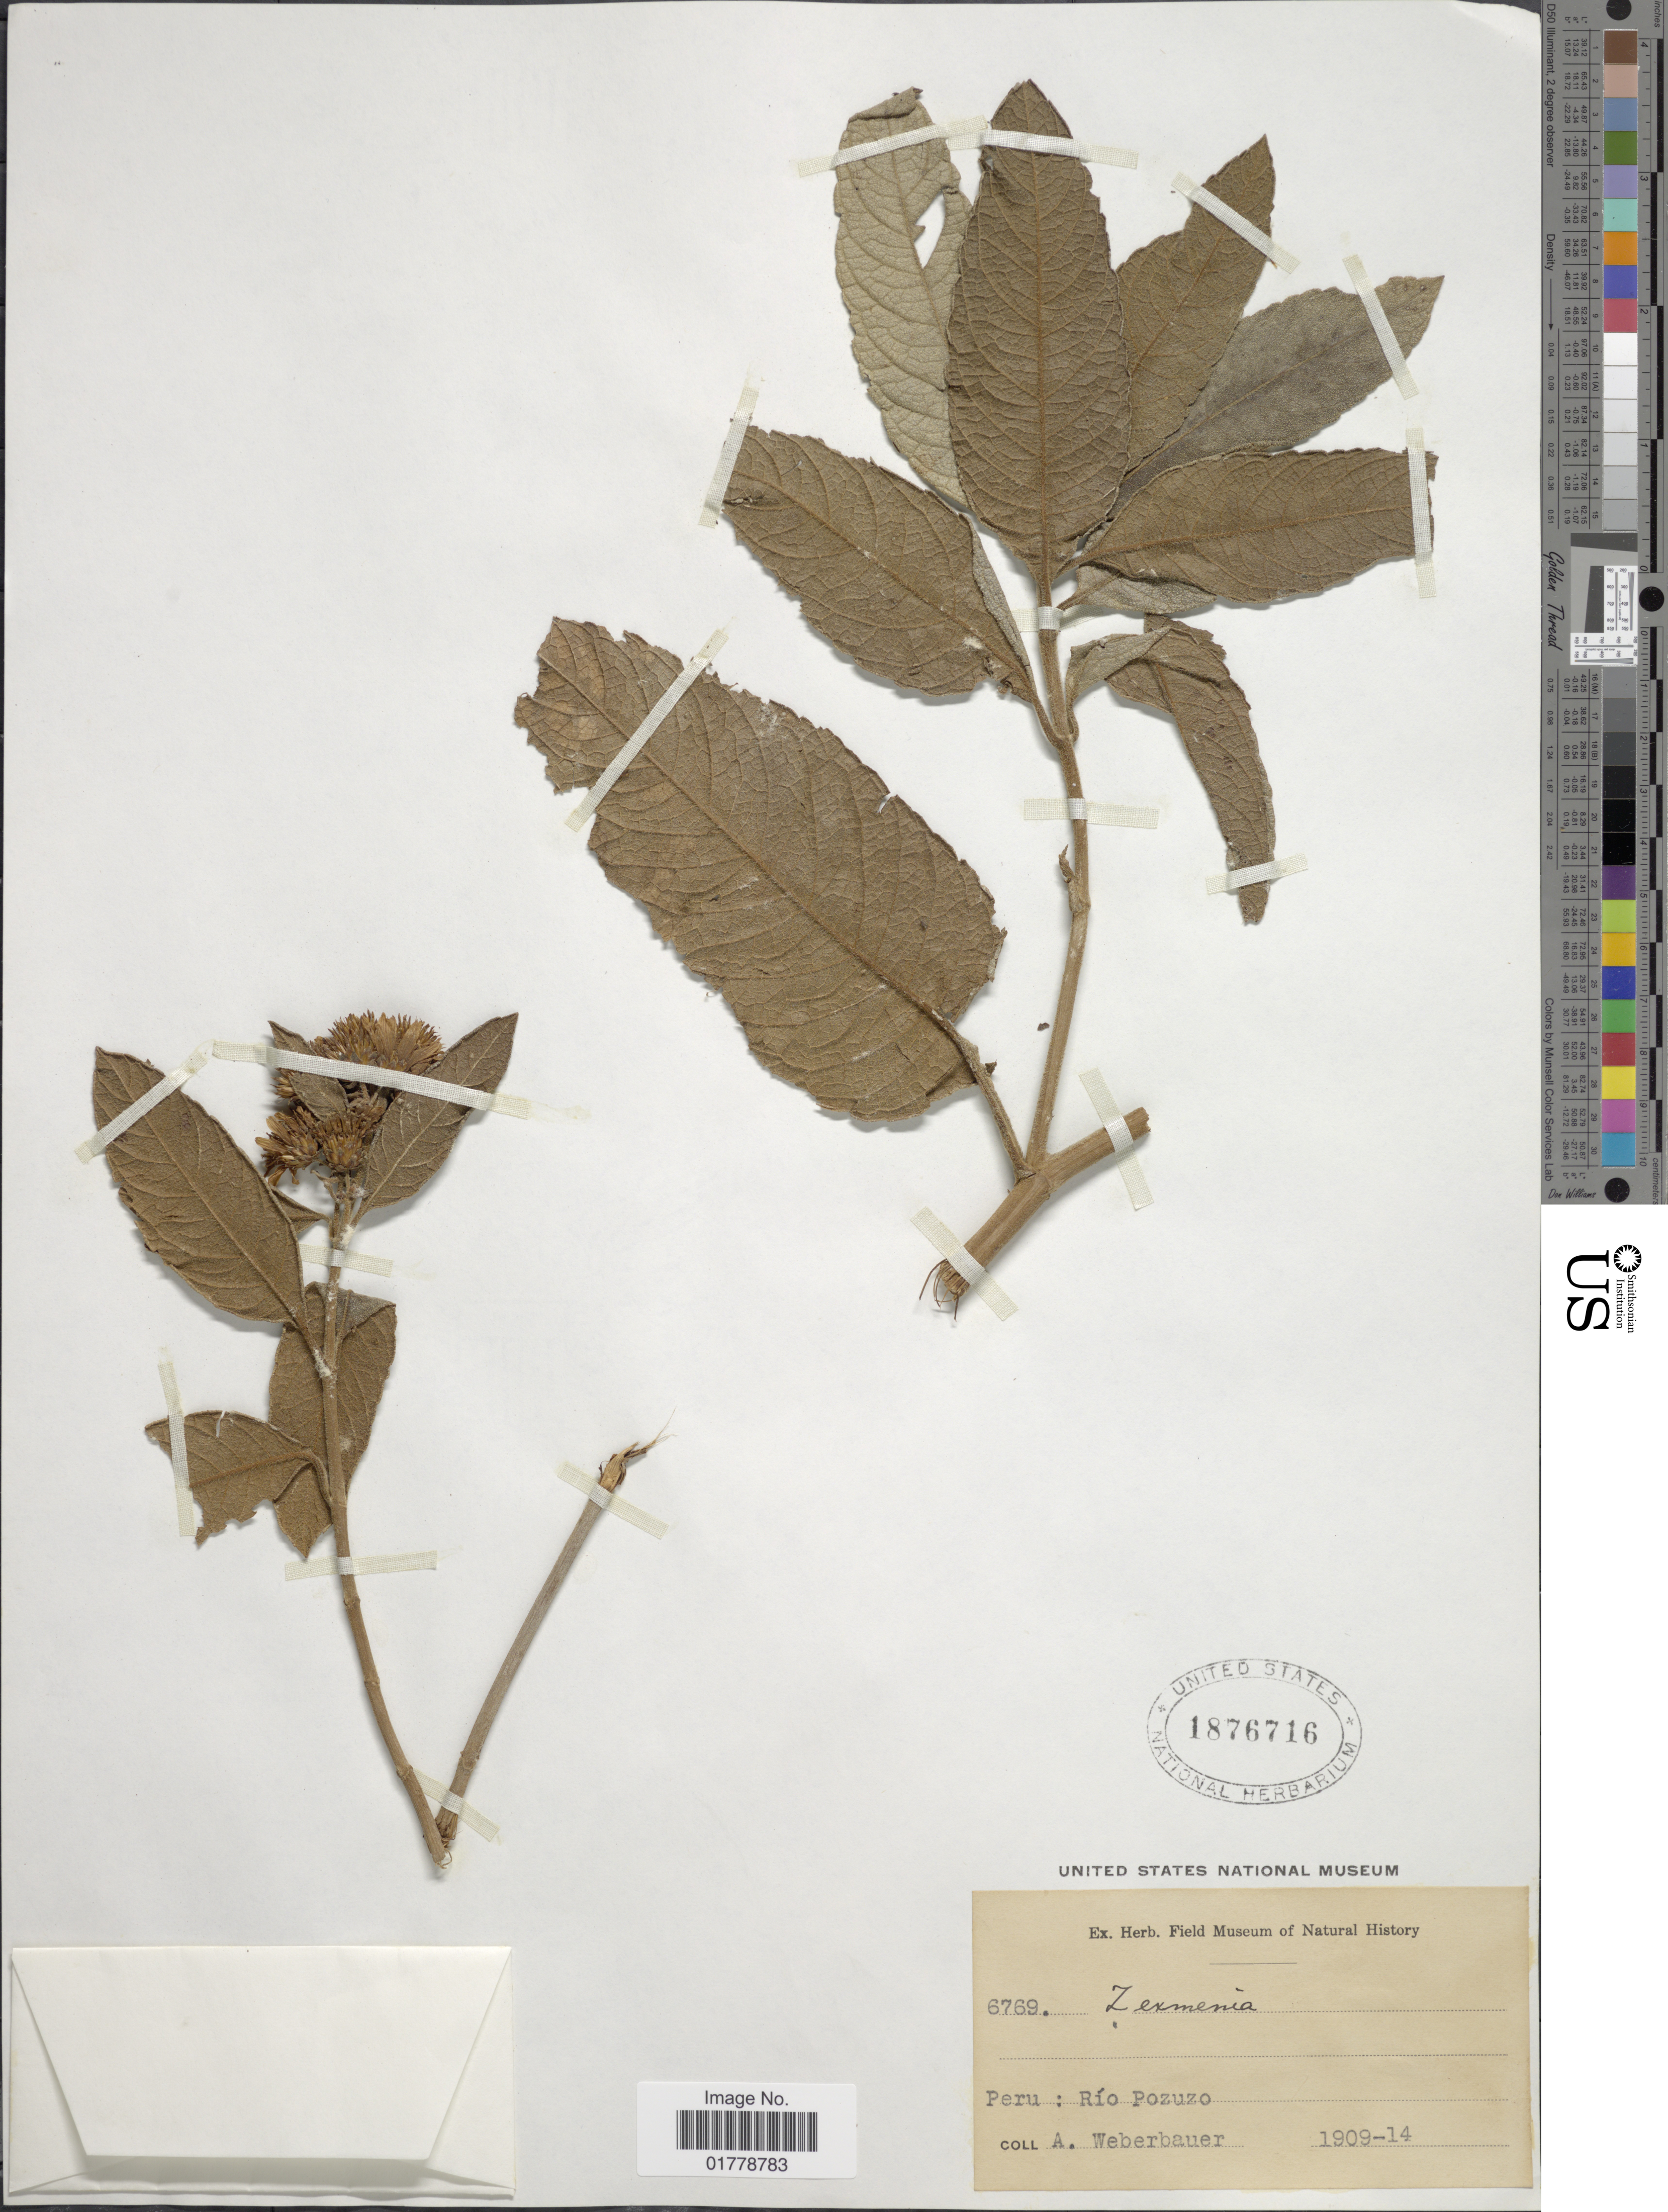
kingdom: Plantae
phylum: Tracheophyta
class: Magnoliopsida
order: Asterales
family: Asteraceae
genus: Oyedaea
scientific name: Oyedaea rusbyi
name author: S.F. Blake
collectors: A. Weberbauer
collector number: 6769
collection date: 1909/1914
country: Peru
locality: Peru: Río Pozuzo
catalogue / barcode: US 1876716